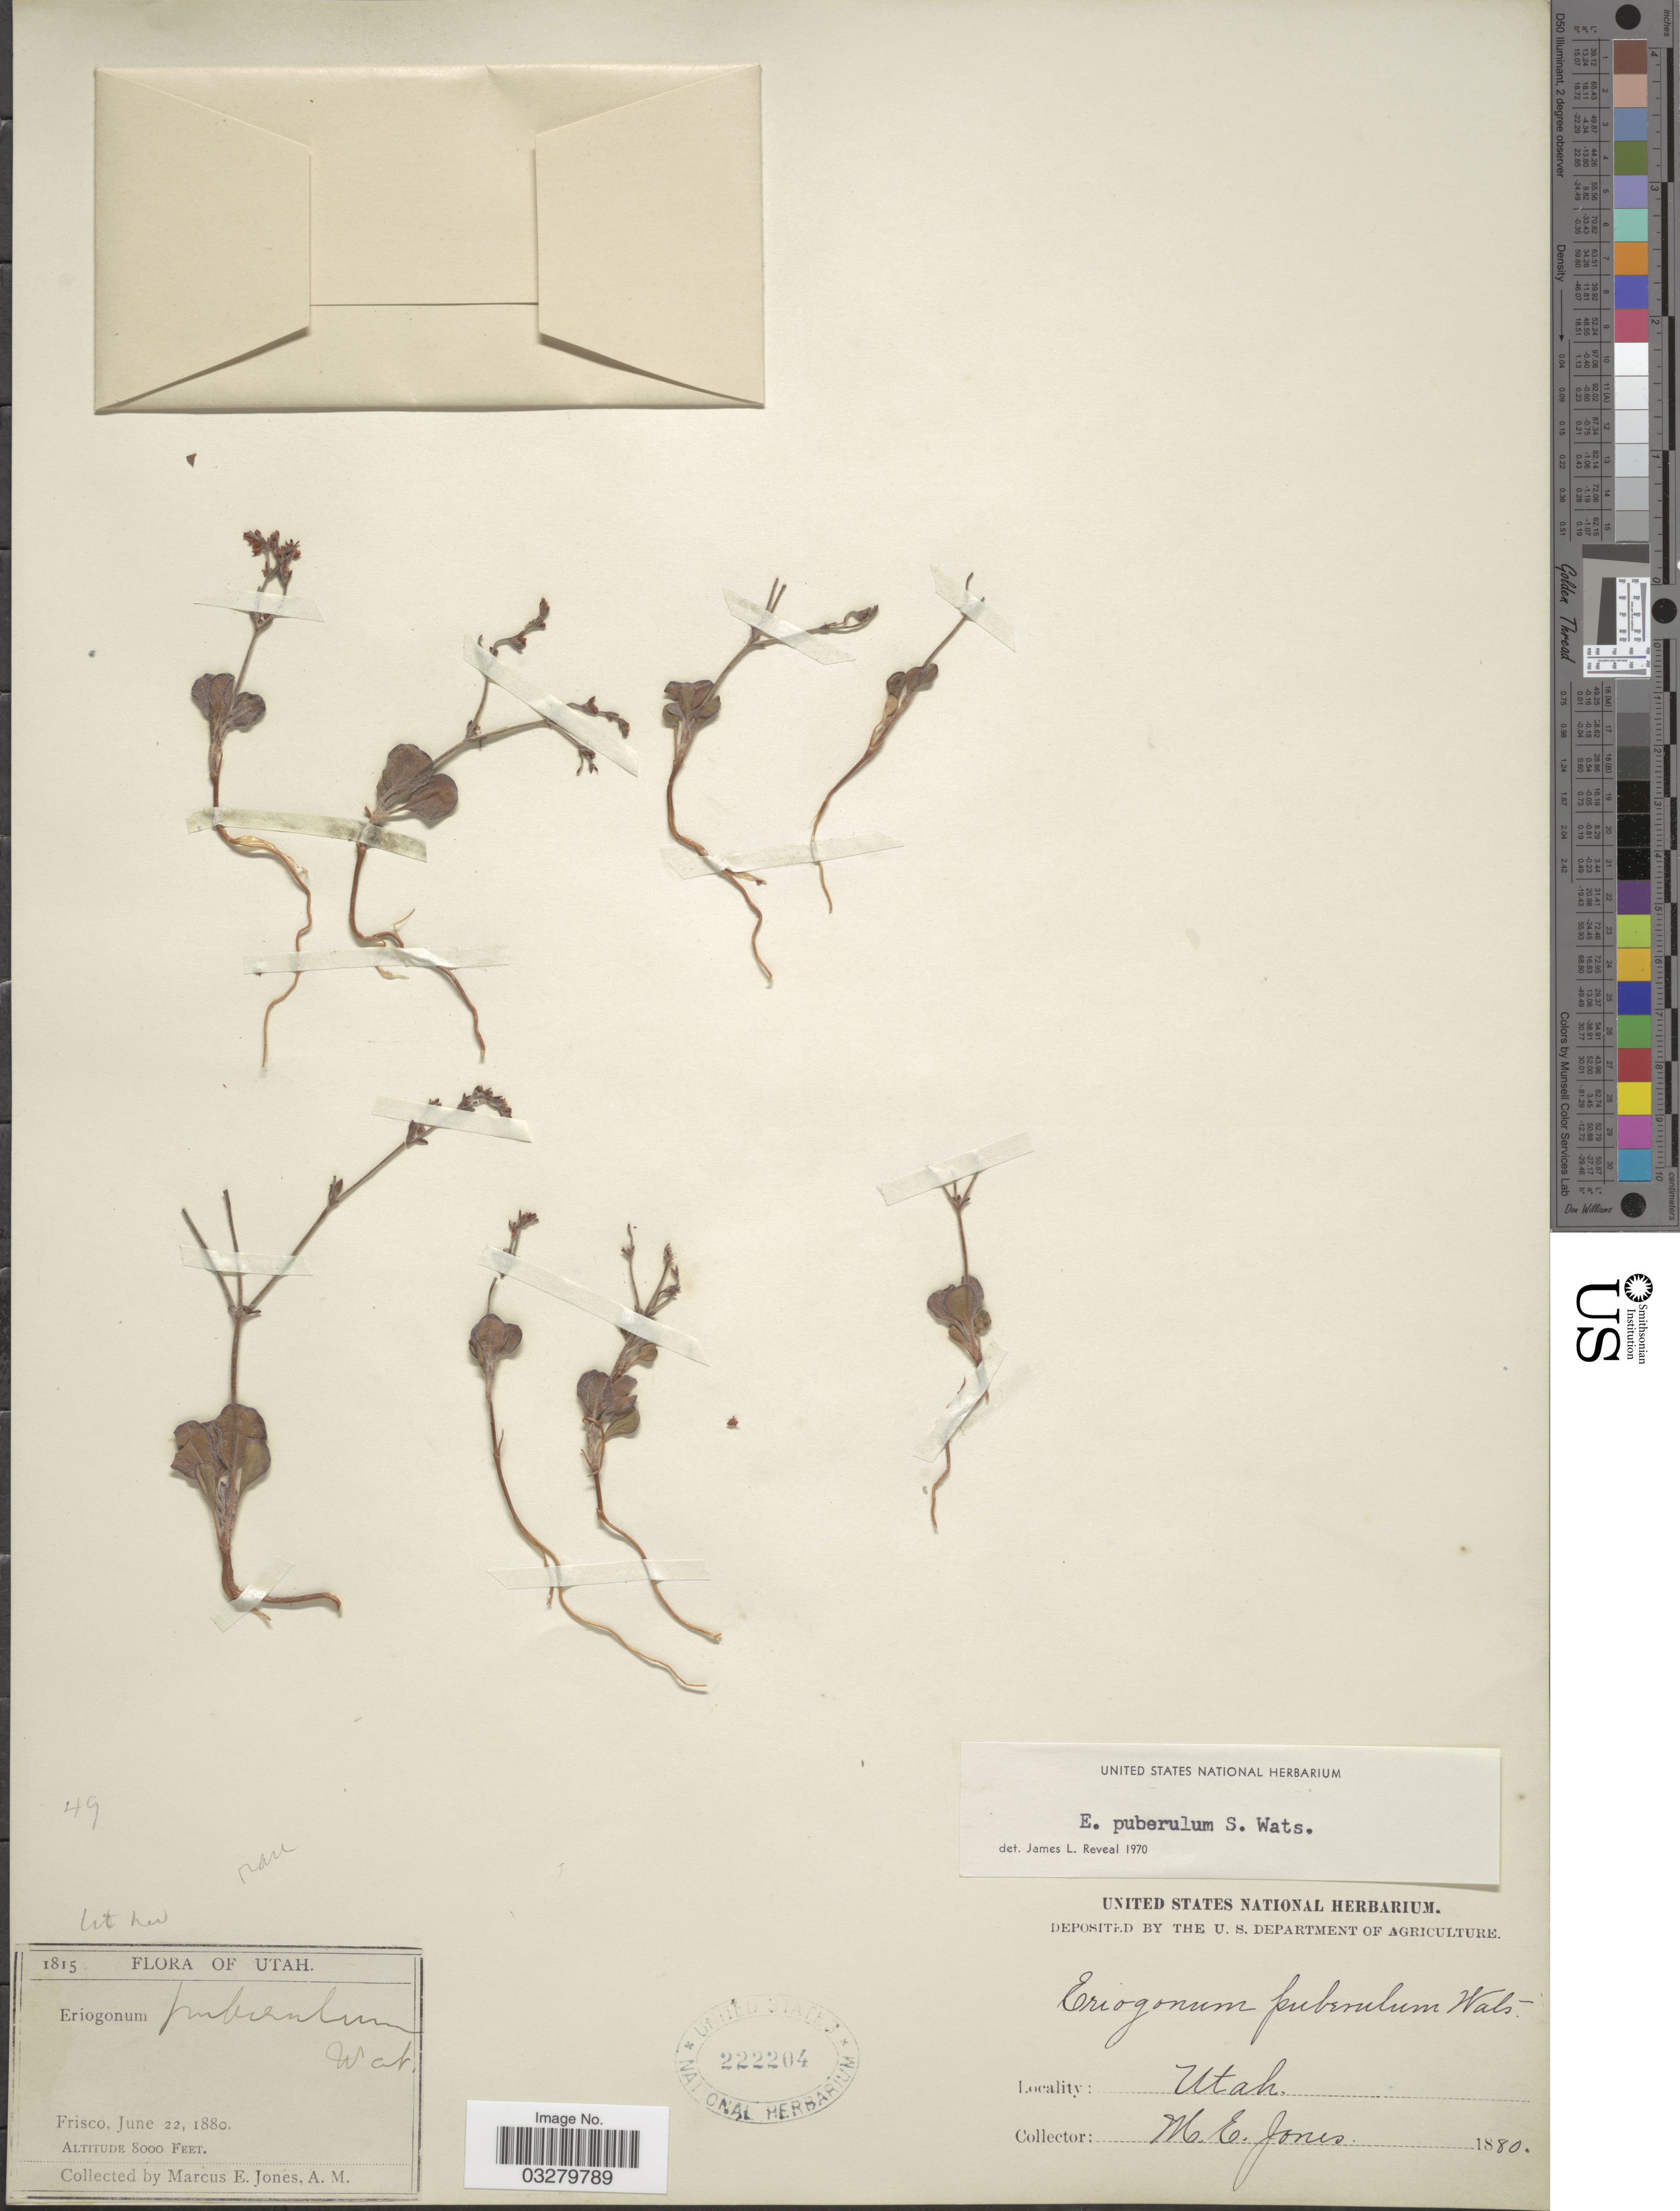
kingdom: Plantae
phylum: Tracheophyta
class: Magnoliopsida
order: Caryophyllales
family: Polygonaceae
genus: Eriogonum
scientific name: Eriogonum puberulum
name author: S. Watson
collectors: M. E. Jones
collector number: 1815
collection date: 1880-06-22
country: United States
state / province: Utah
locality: Frisco.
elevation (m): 2438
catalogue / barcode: US 222204